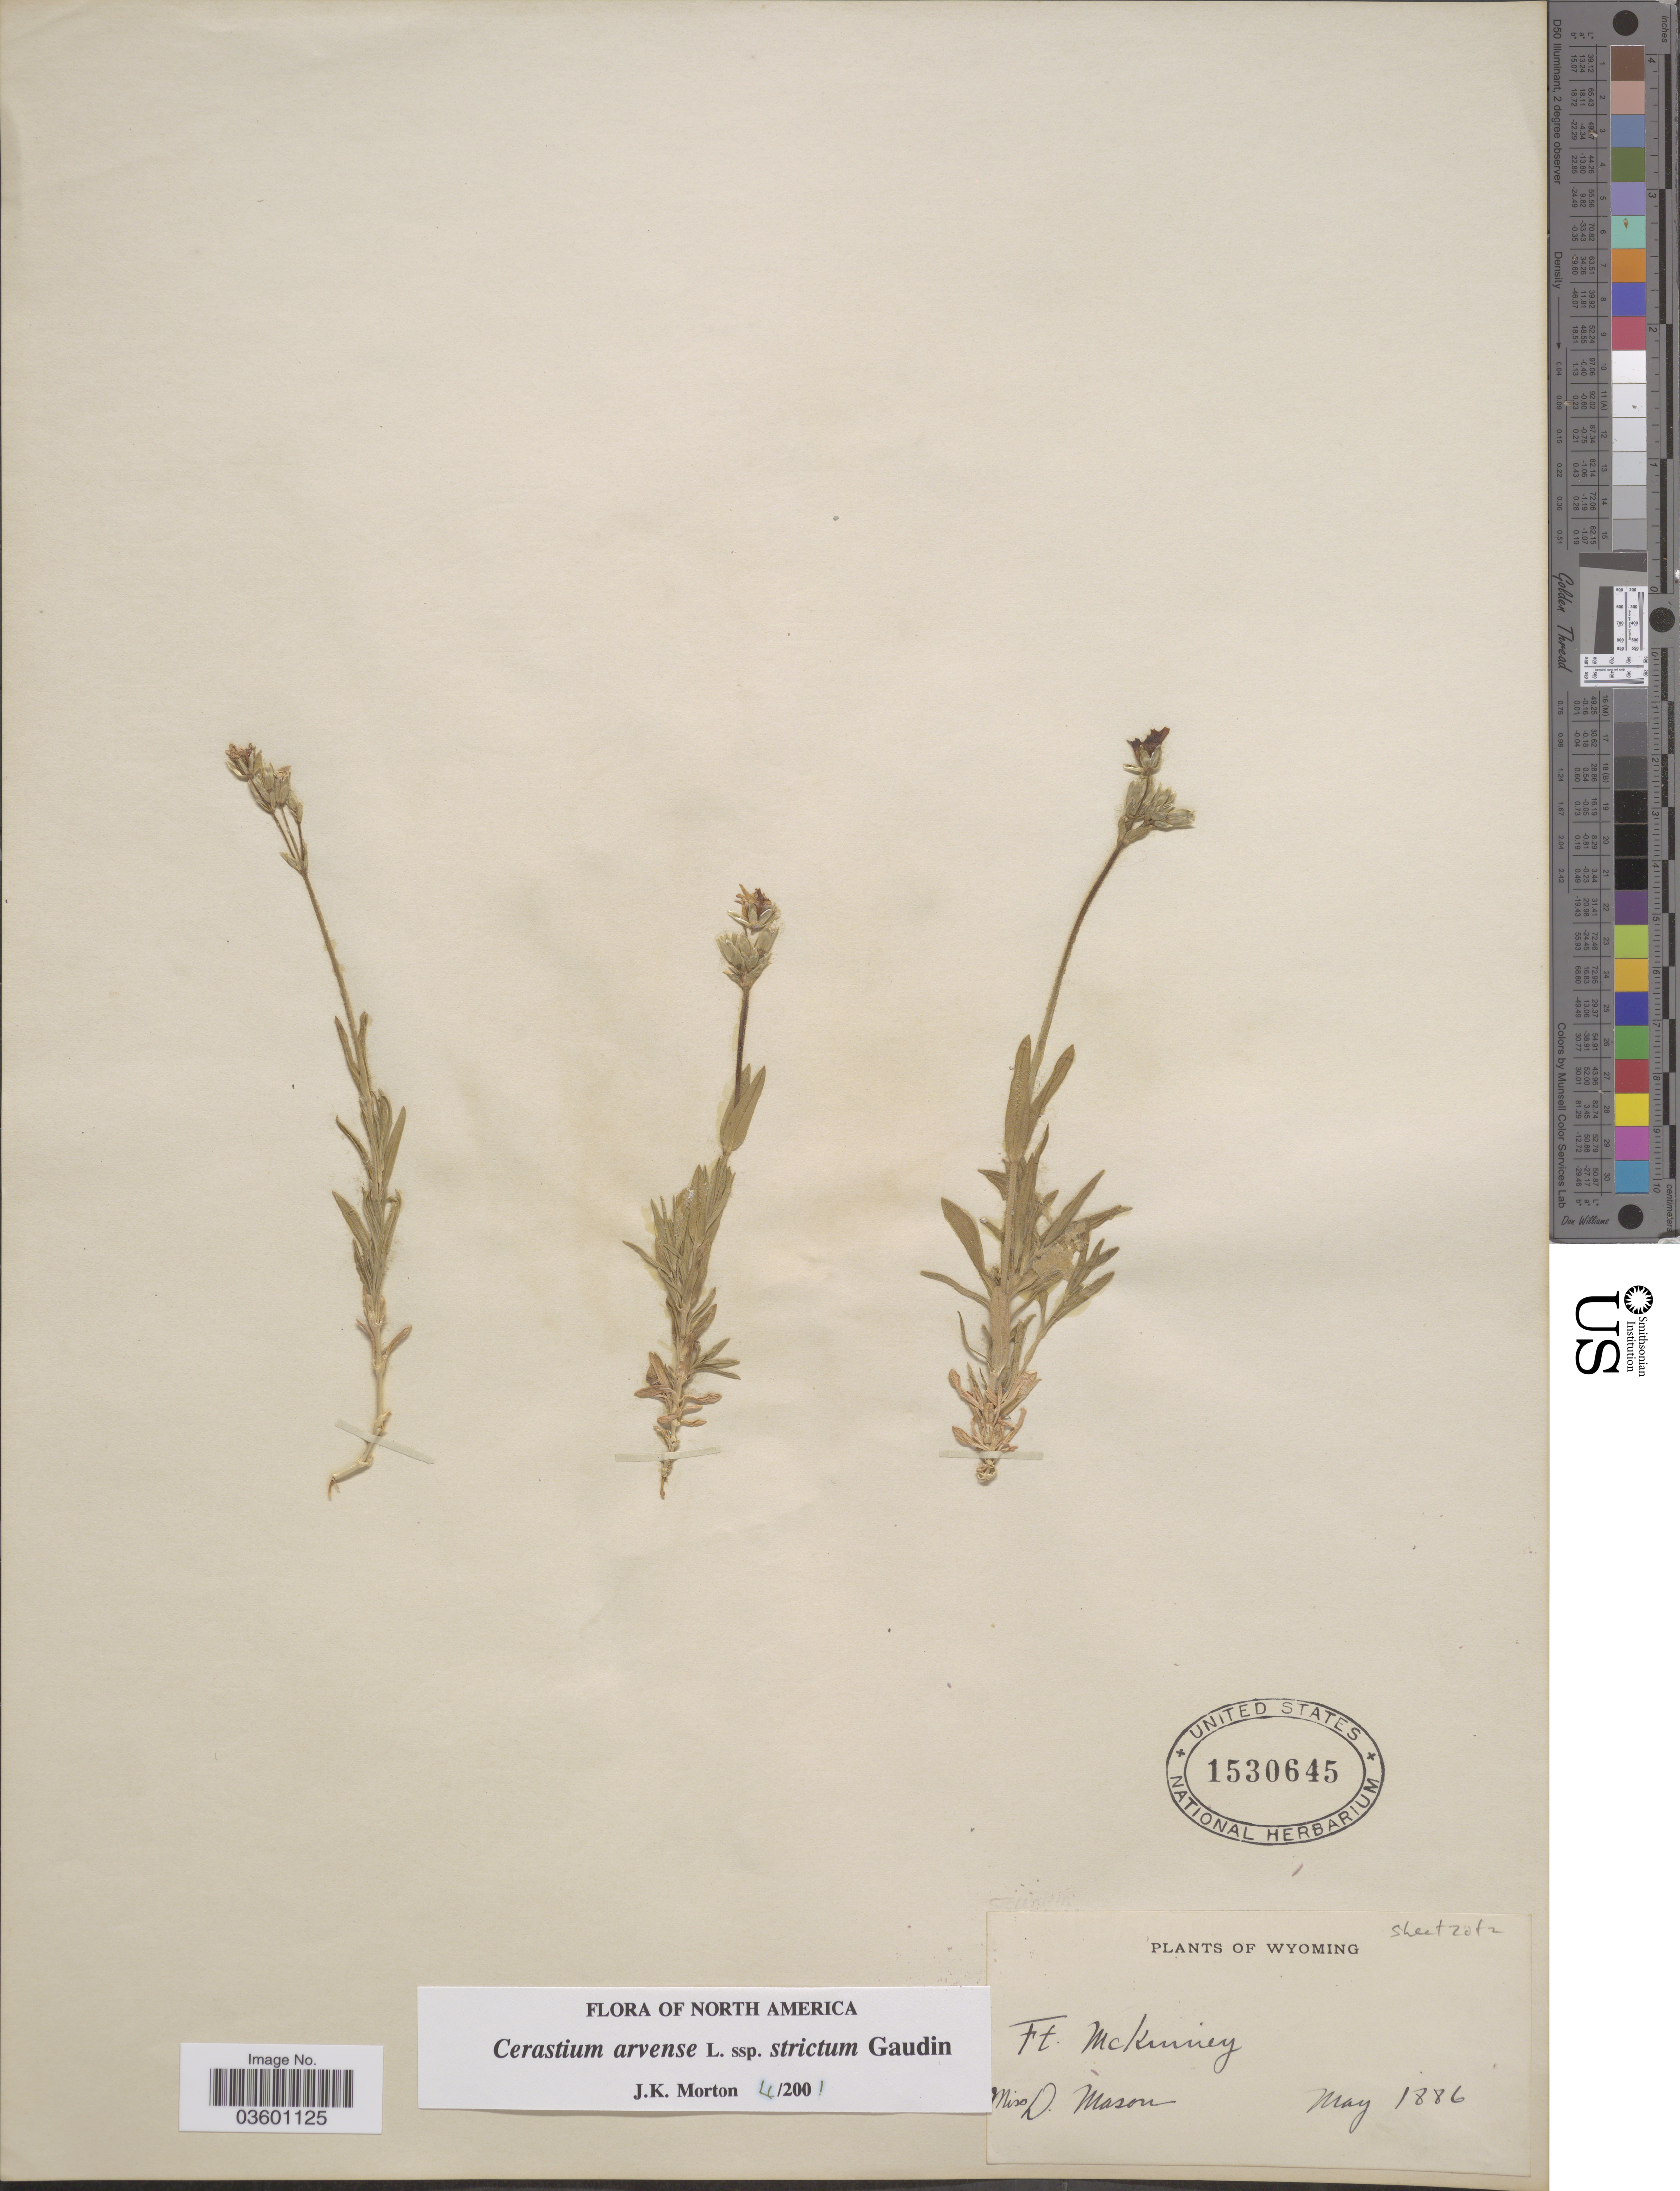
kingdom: Plantae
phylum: Tracheophyta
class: Magnoliopsida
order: Caryophyllales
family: Caryophyllaceae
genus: Cerastium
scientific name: Cerastium arvense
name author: L.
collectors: D. Mason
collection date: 1886-05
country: United States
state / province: Wyoming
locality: Ft. McKinney.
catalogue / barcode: US 1530645